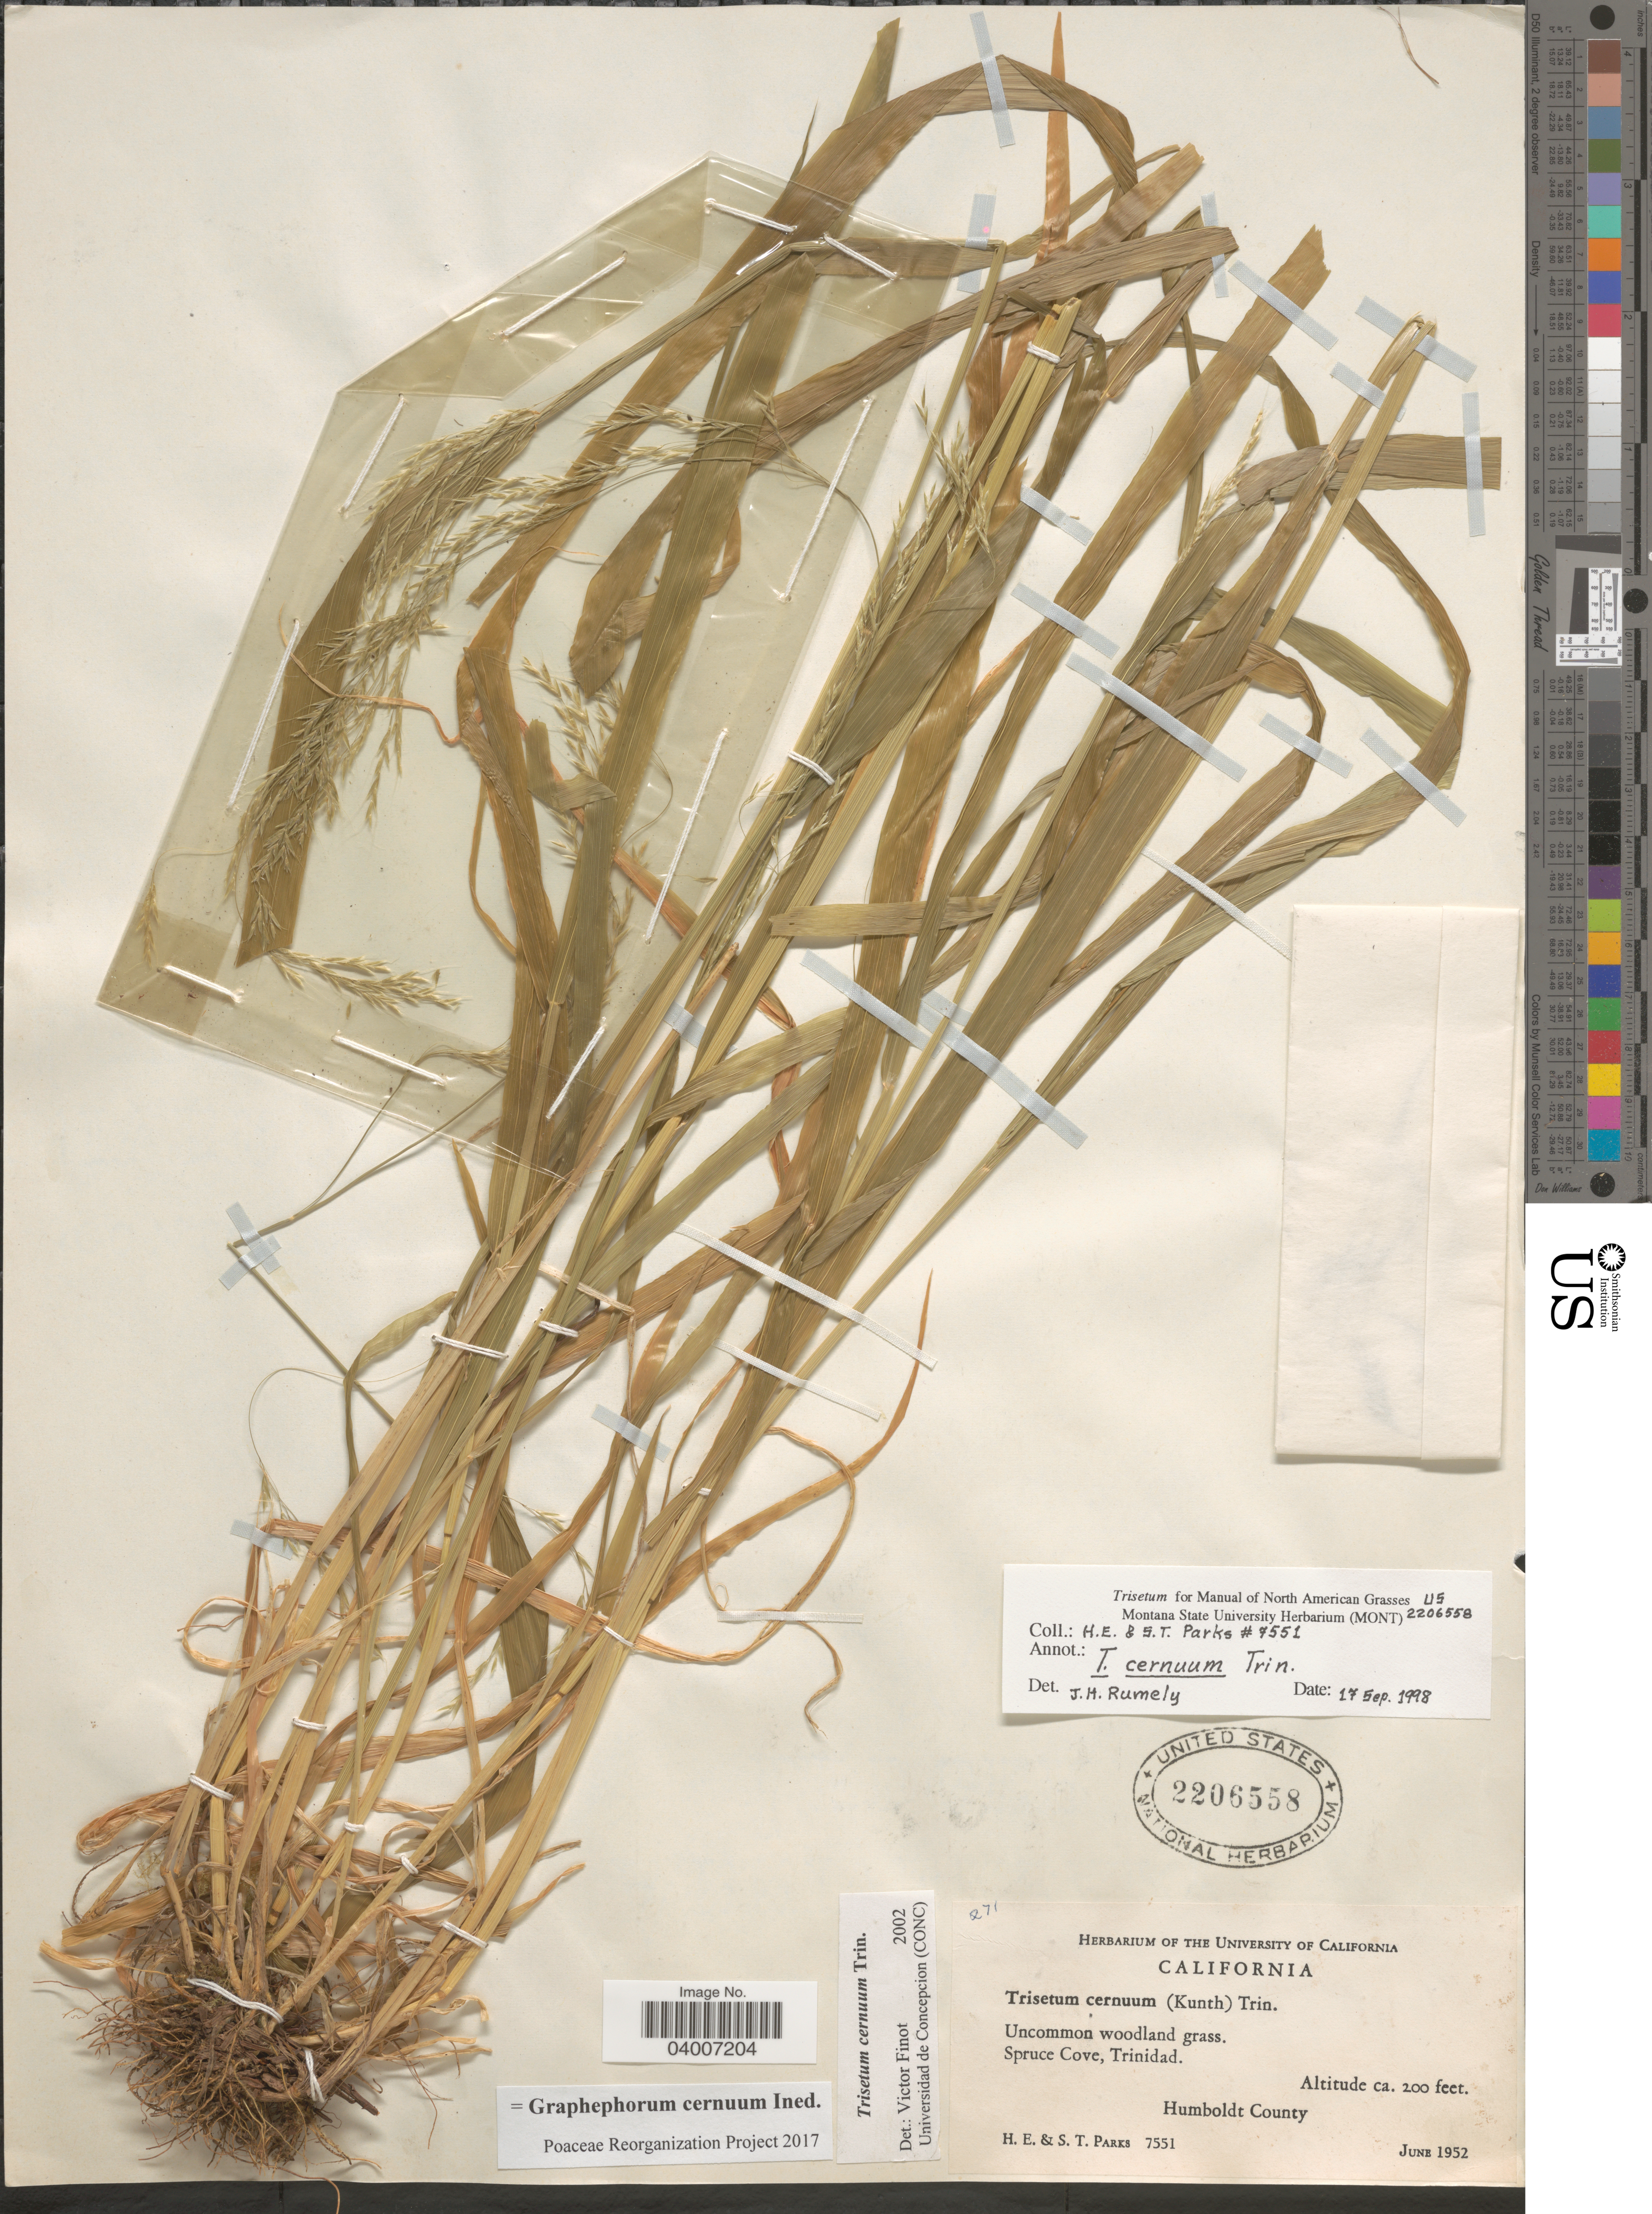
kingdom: Plantae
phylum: Tracheophyta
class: Liliopsida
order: Poales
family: Poaceae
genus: Graphephorum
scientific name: Graphephorum cernuum ined.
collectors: H. E. Parks & S. Parks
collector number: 7551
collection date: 1952-06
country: United States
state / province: California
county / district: Humboldt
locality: Spruce Cove, Trinidad. Humboldt County.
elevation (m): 61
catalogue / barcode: US 2206558